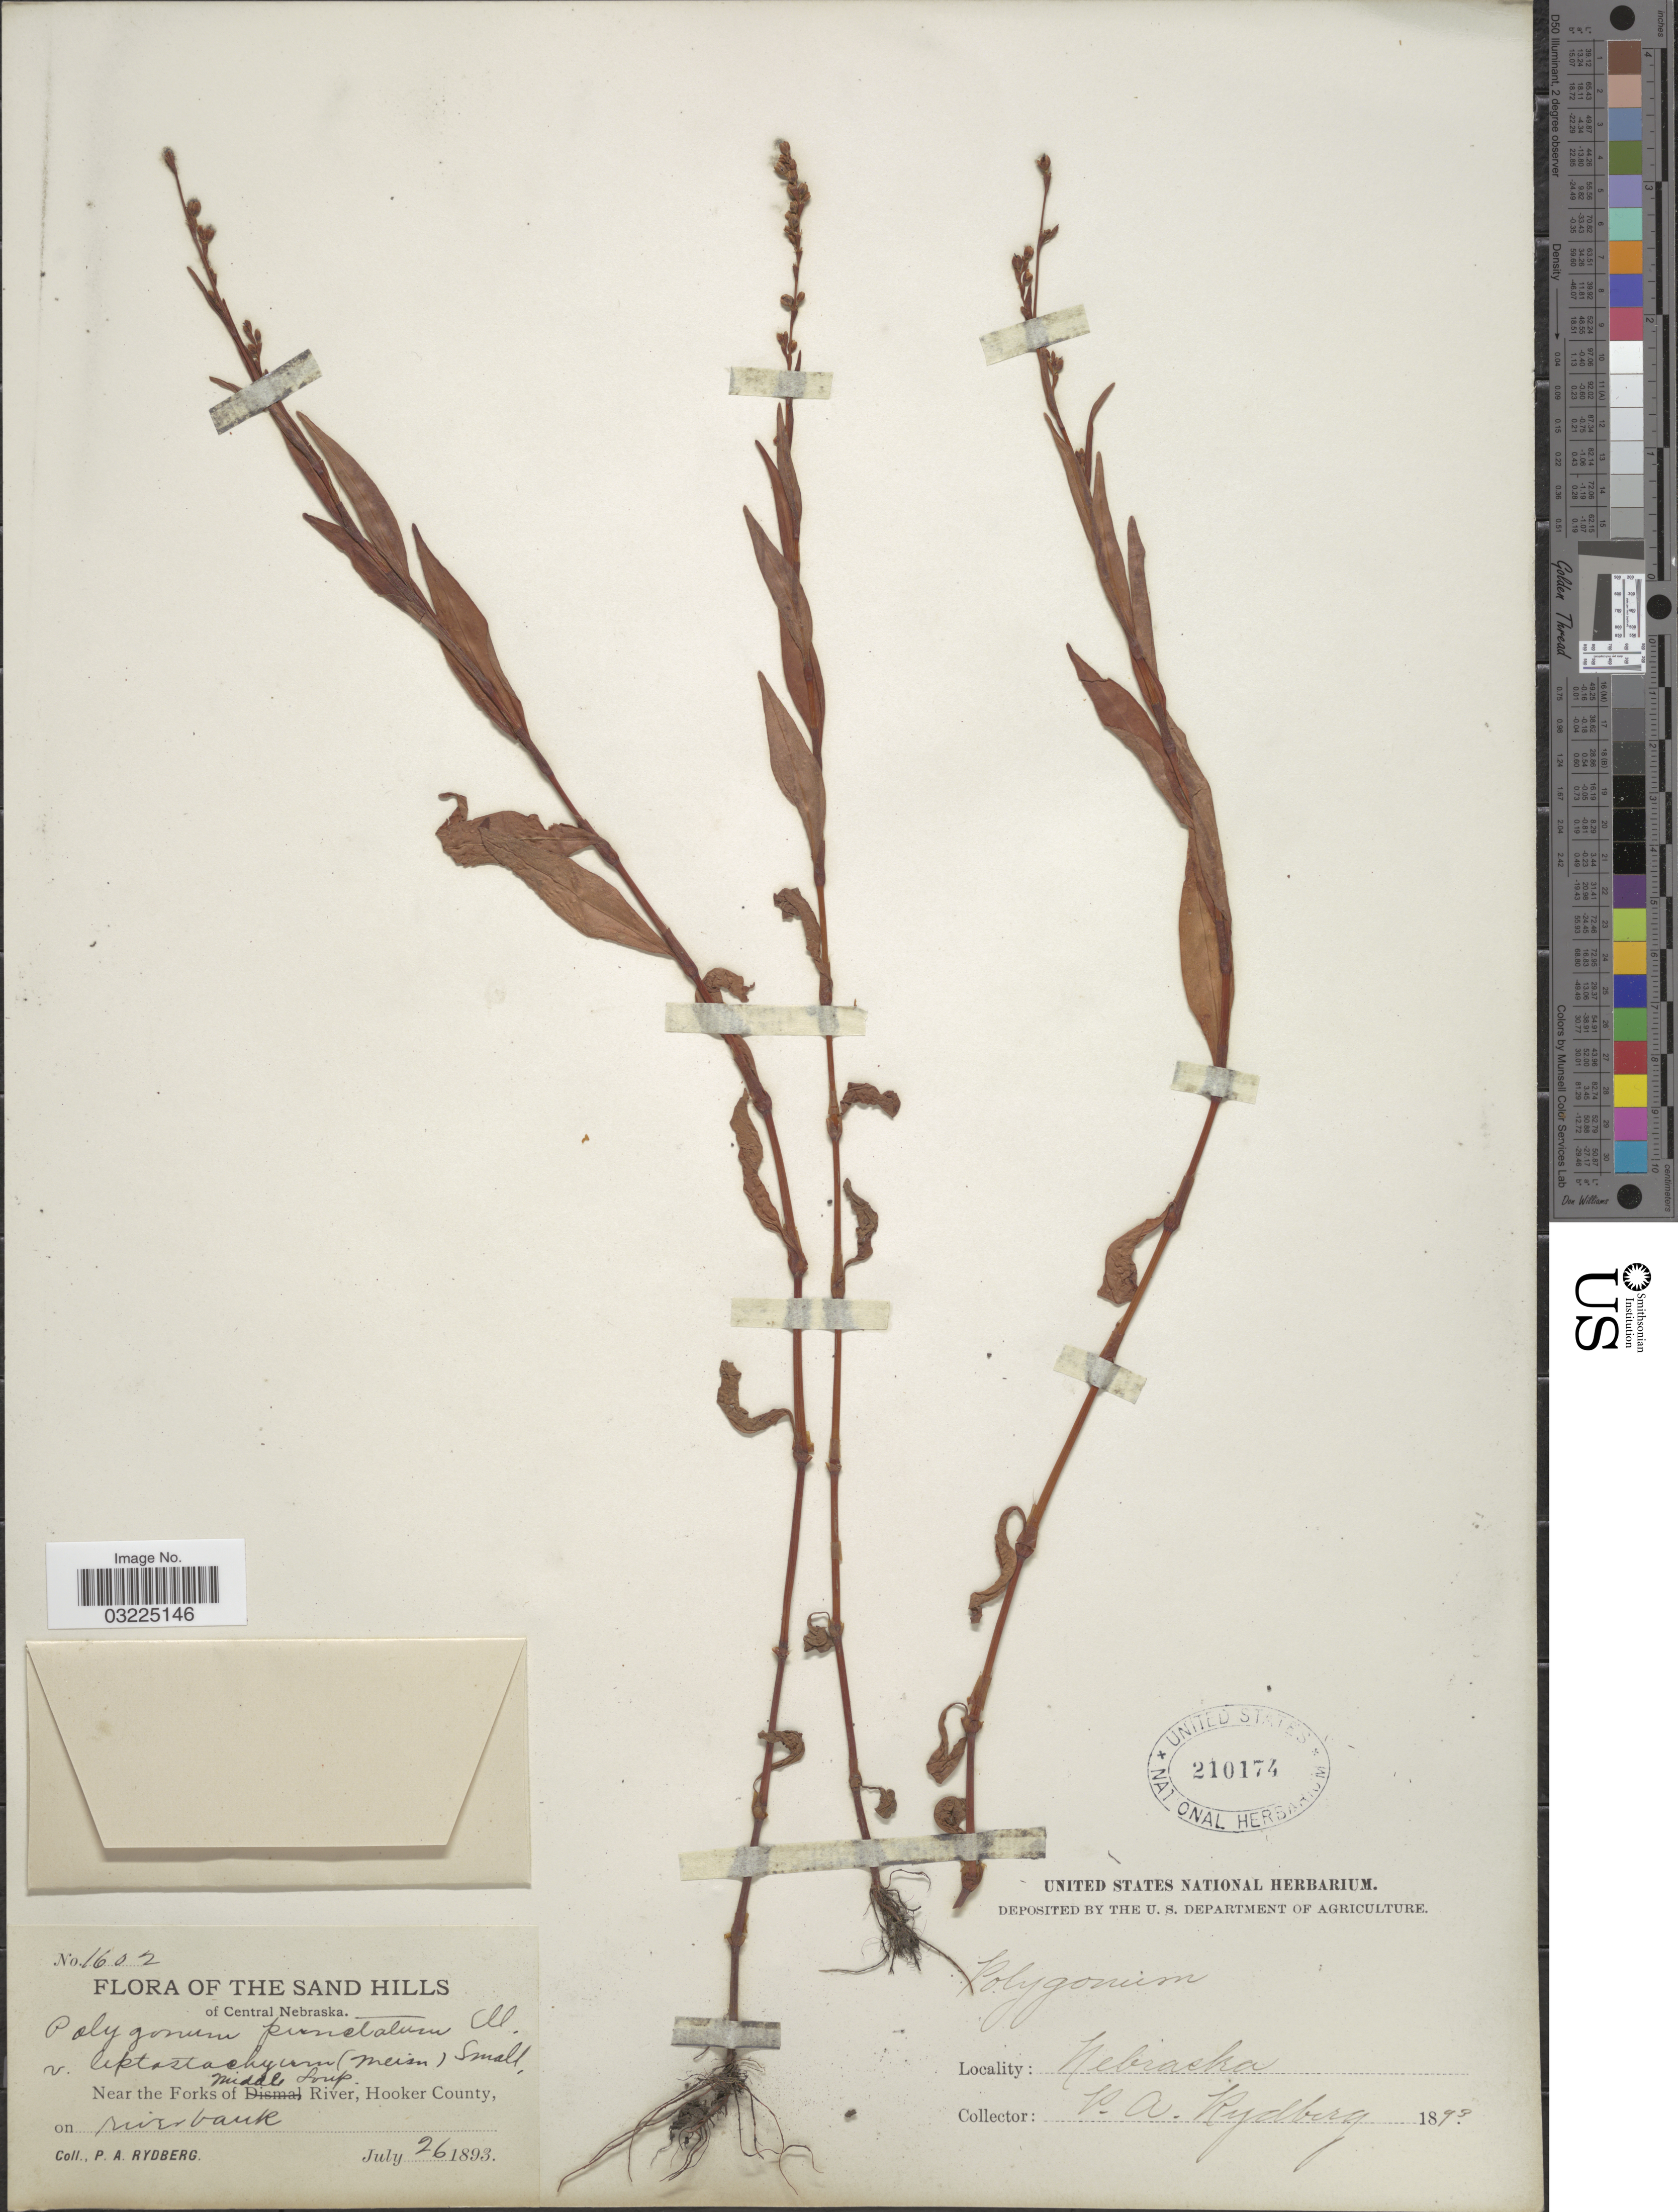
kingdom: Plantae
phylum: Tracheophyta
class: Magnoliopsida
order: Caryophyllales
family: Polygonaceae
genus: Persicaria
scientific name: Persicaria punctata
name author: (Elliott) Small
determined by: Atha, D. E.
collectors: P. A. Rydberg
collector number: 1602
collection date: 1893-07-26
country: United States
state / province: Nebraska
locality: The Sand Hills of Central Nebraska. Near the Forks of Middle Soup River, Hooker County.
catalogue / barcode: US 210174